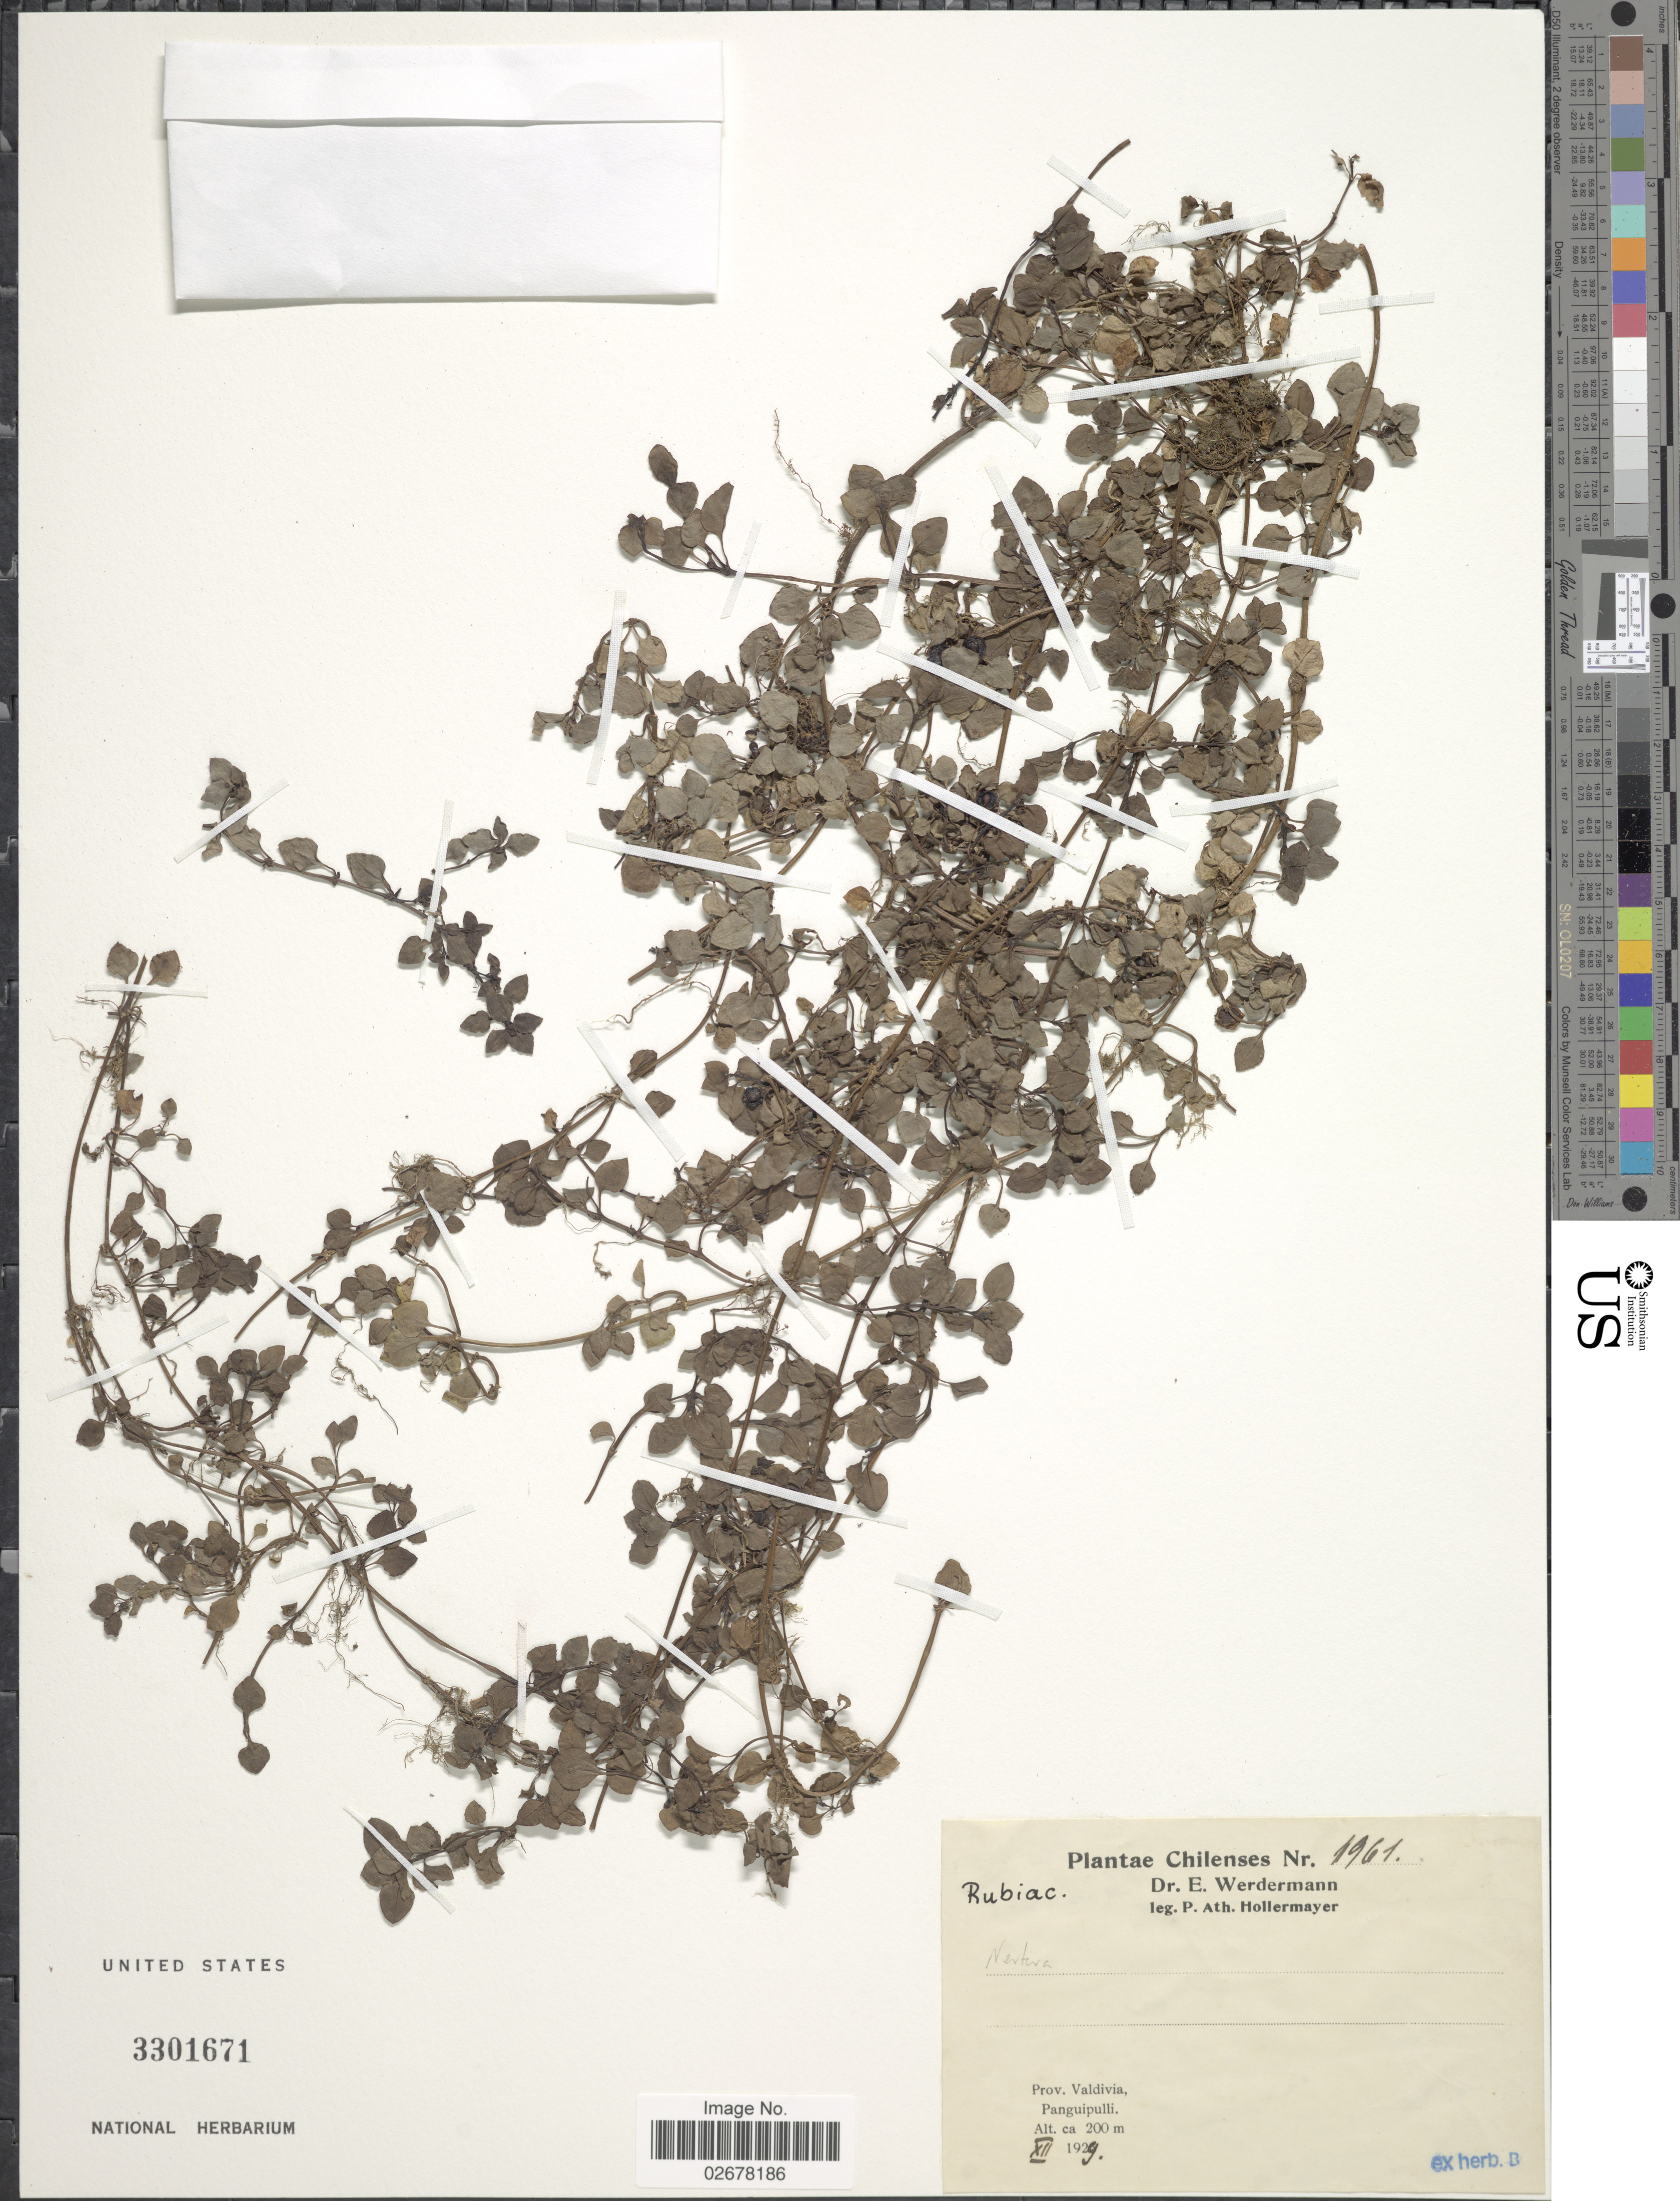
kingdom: Plantae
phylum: Tracheophyta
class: Magnoliopsida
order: Gentianales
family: Rubiaceae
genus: Nertera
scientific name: Nertera depressa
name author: Banks & Sol. ex Gaertn.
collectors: E. Werdermann & P. Hollermayer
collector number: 1961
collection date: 1929-12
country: Chile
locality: Prov. Valdivia, Panguipulli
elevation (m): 200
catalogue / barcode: US 3301671